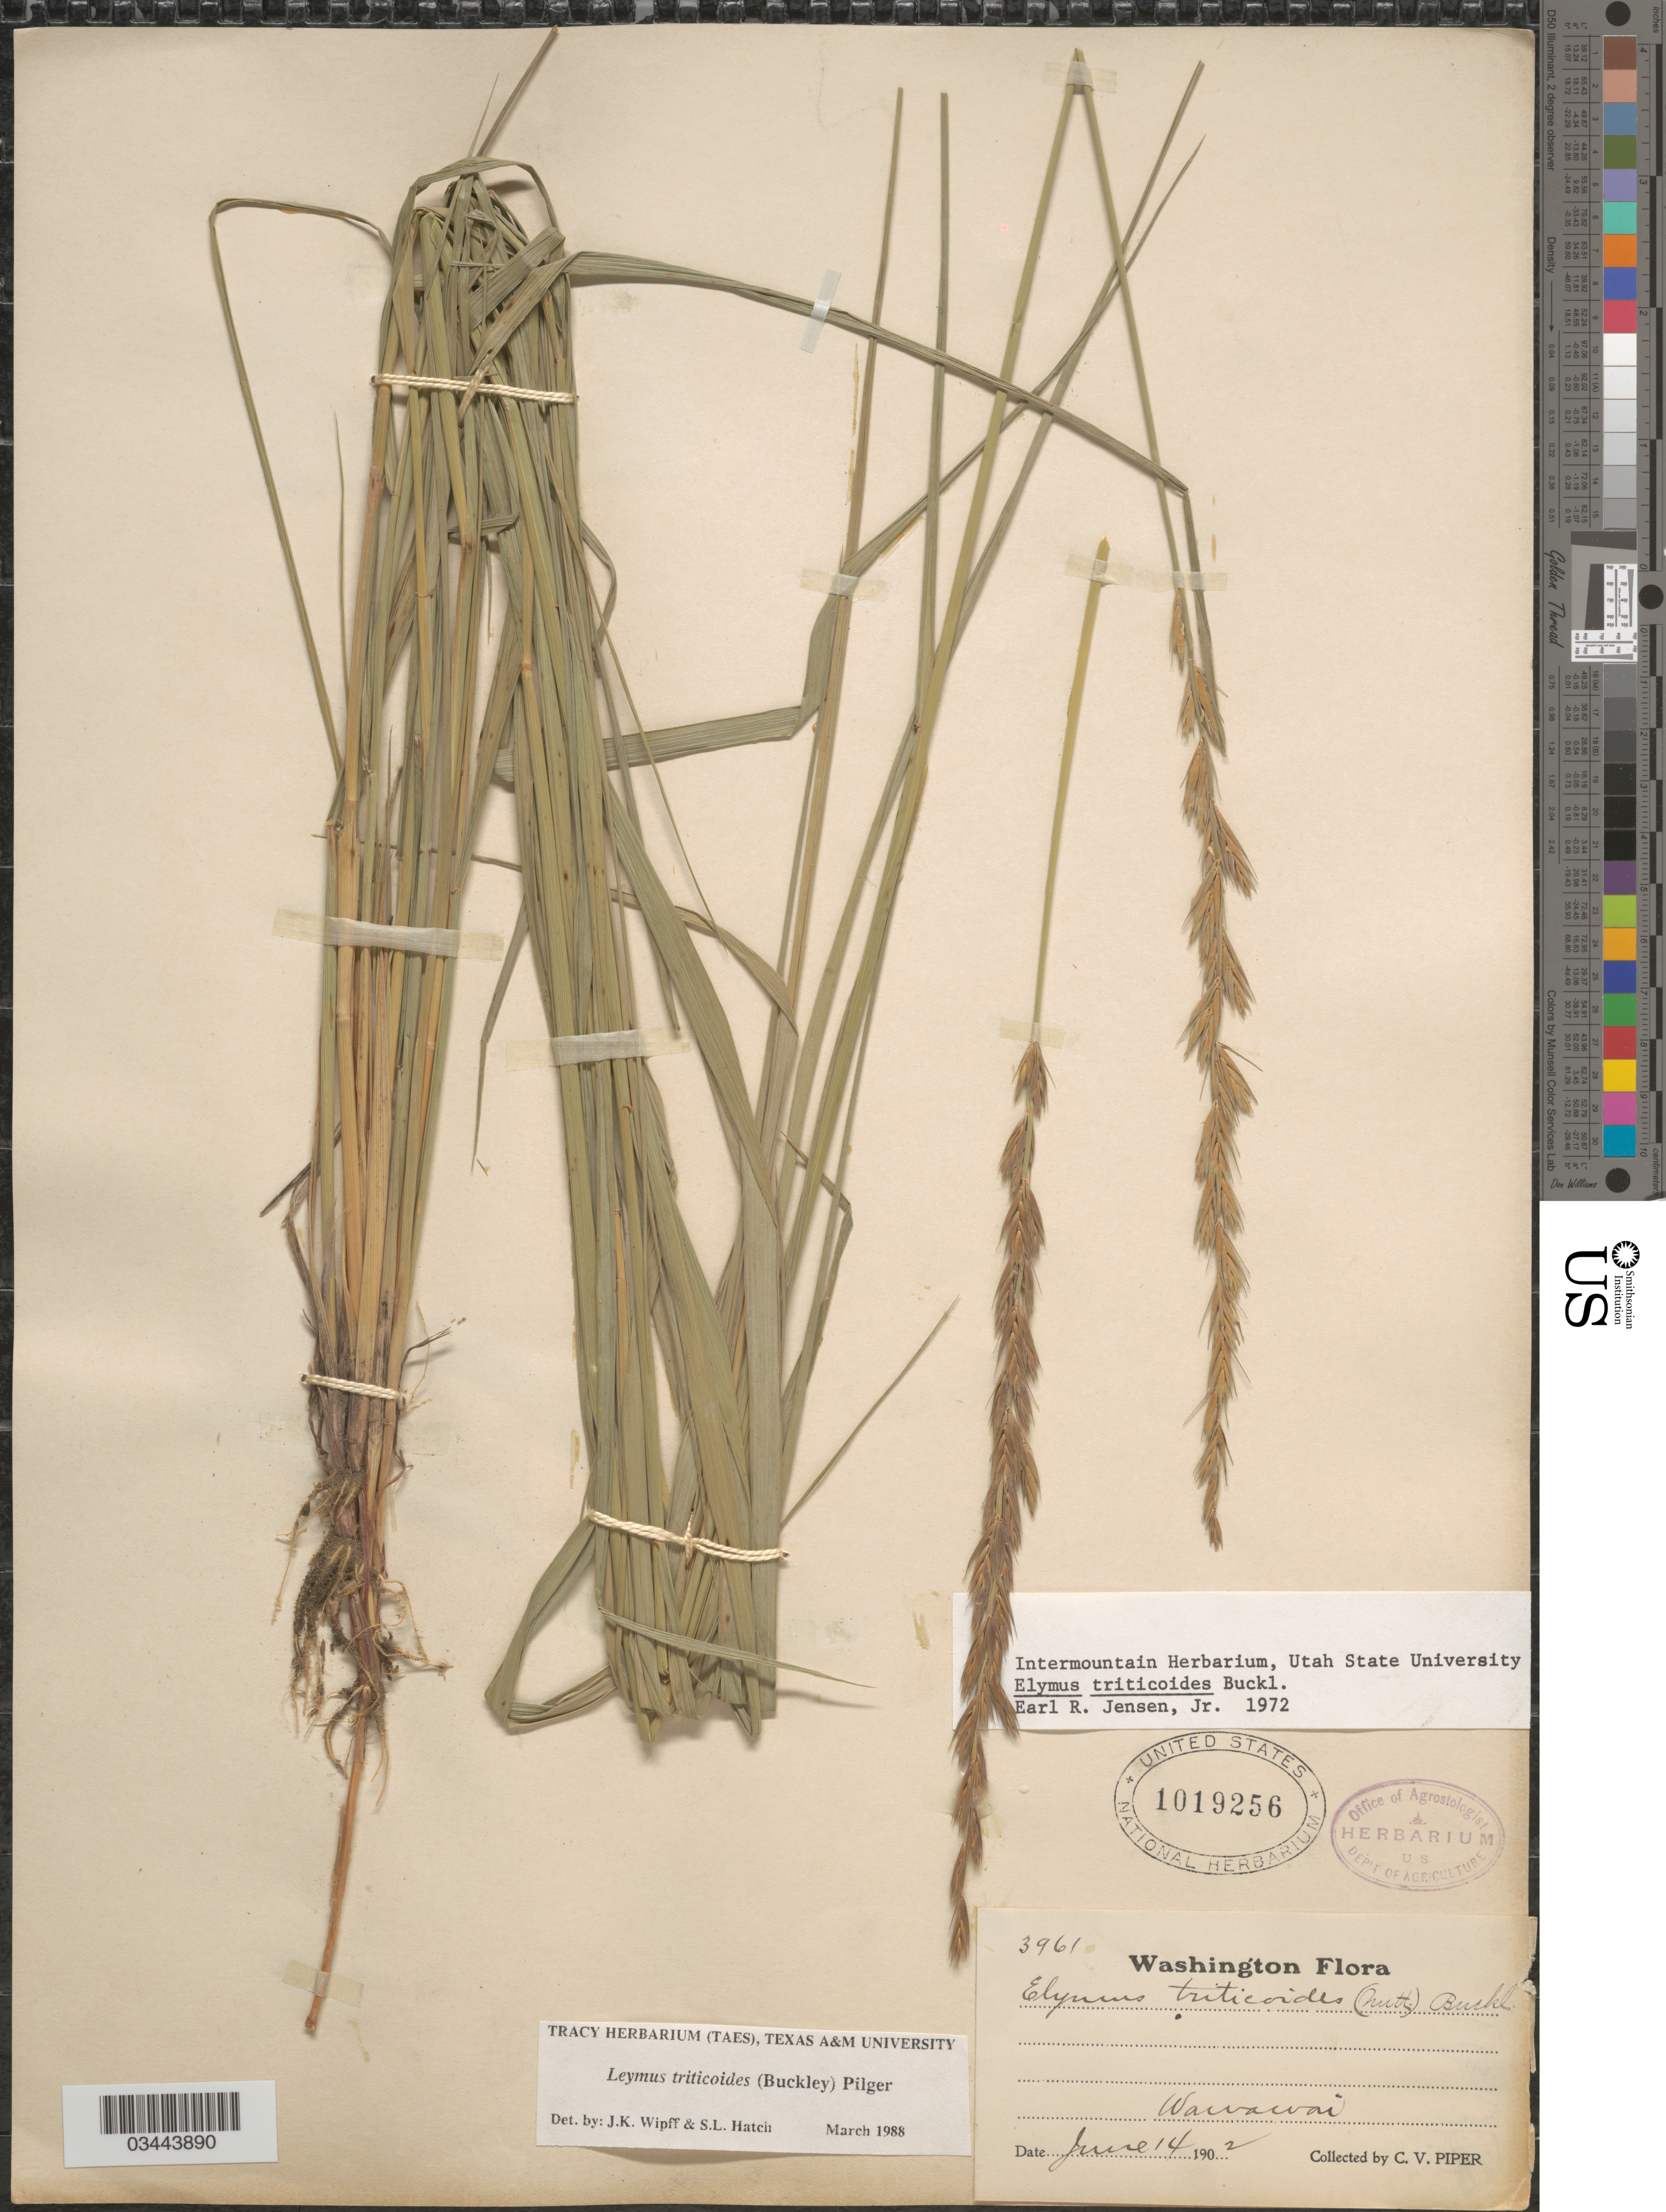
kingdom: Plantae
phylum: Tracheophyta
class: Liliopsida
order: Poales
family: Poaceae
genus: Leymus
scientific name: Leymus triticoides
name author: (Buckley) Pilg.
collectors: C. V. Piper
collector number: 3961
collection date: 1902-06-14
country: United States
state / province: Washington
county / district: Whitman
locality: Wawawai.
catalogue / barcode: US 1019256